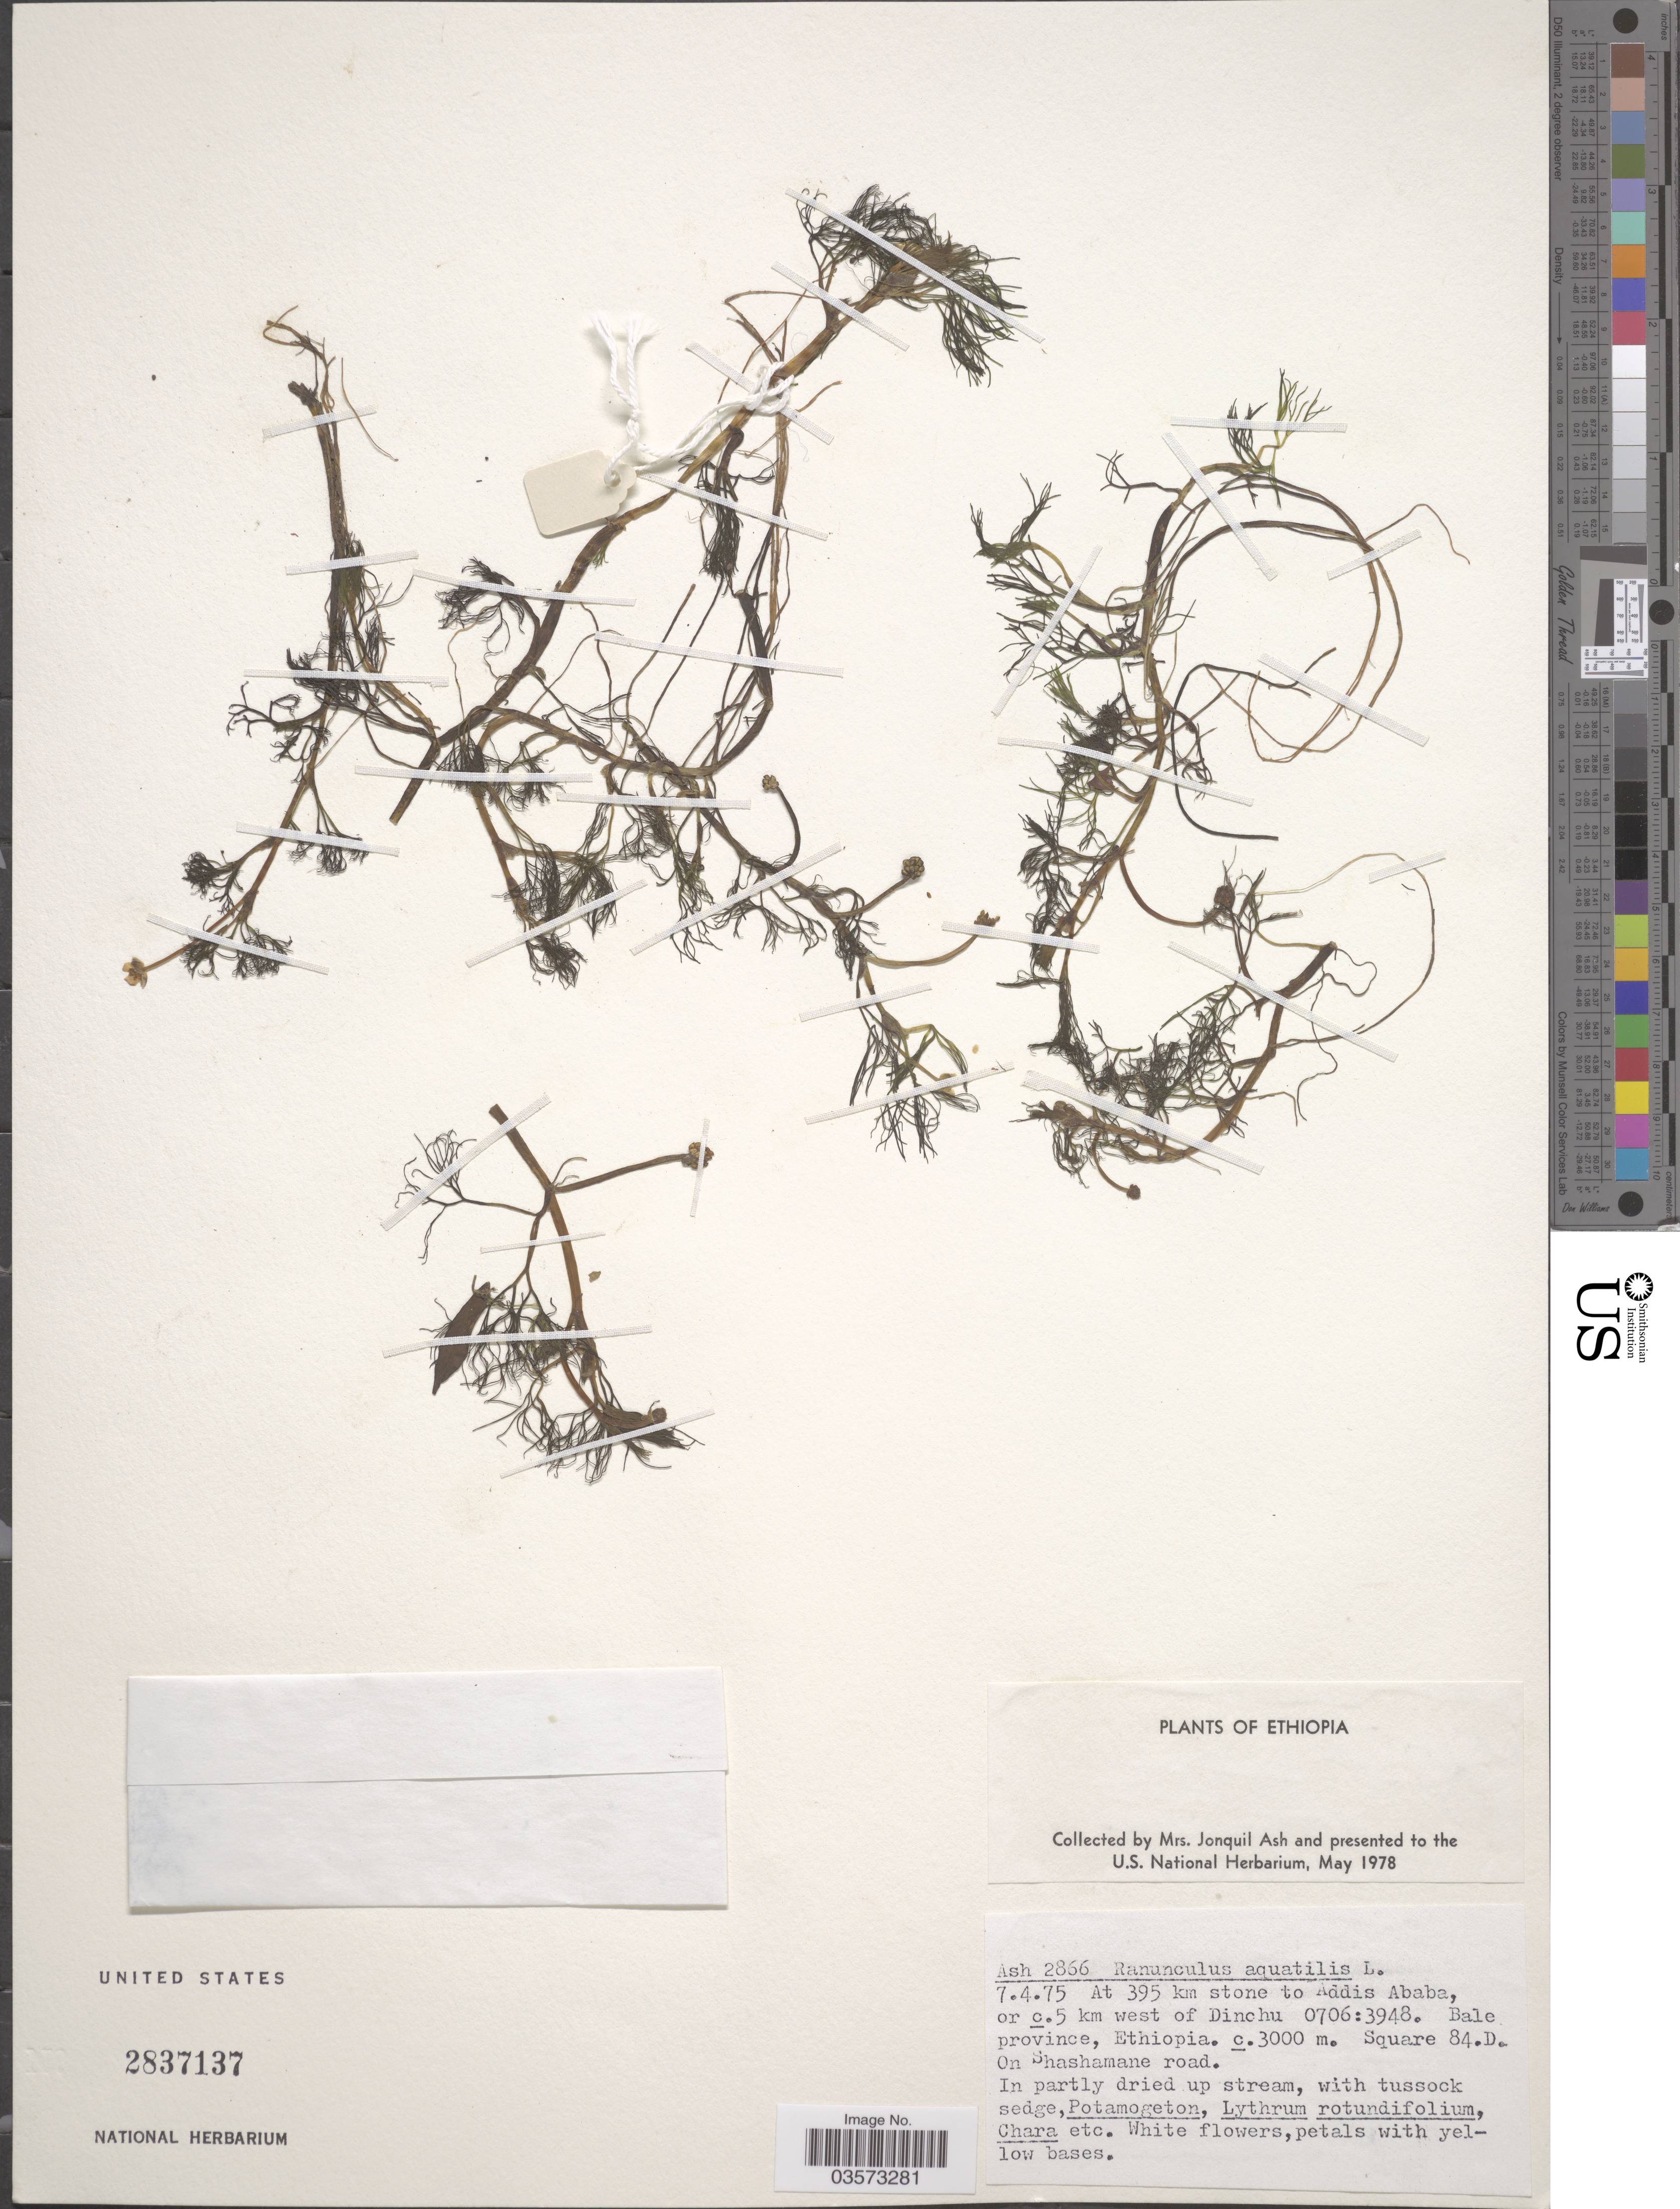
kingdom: Plantae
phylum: Tracheophyta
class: Magnoliopsida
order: Ranunculales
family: Ranunculaceae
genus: Ranunculus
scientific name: Ranunculus aquatilis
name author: L.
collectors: J. Ash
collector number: Ash2866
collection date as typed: Transcribed d/m/y: 7/4/75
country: Ethiopia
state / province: Addis Ababa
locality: At 395 km store to Addis Ababa, or. c. 5 km west of Dinchu 0706:3948 Bale province. On Shashamane road.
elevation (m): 3000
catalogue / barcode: US 2837137